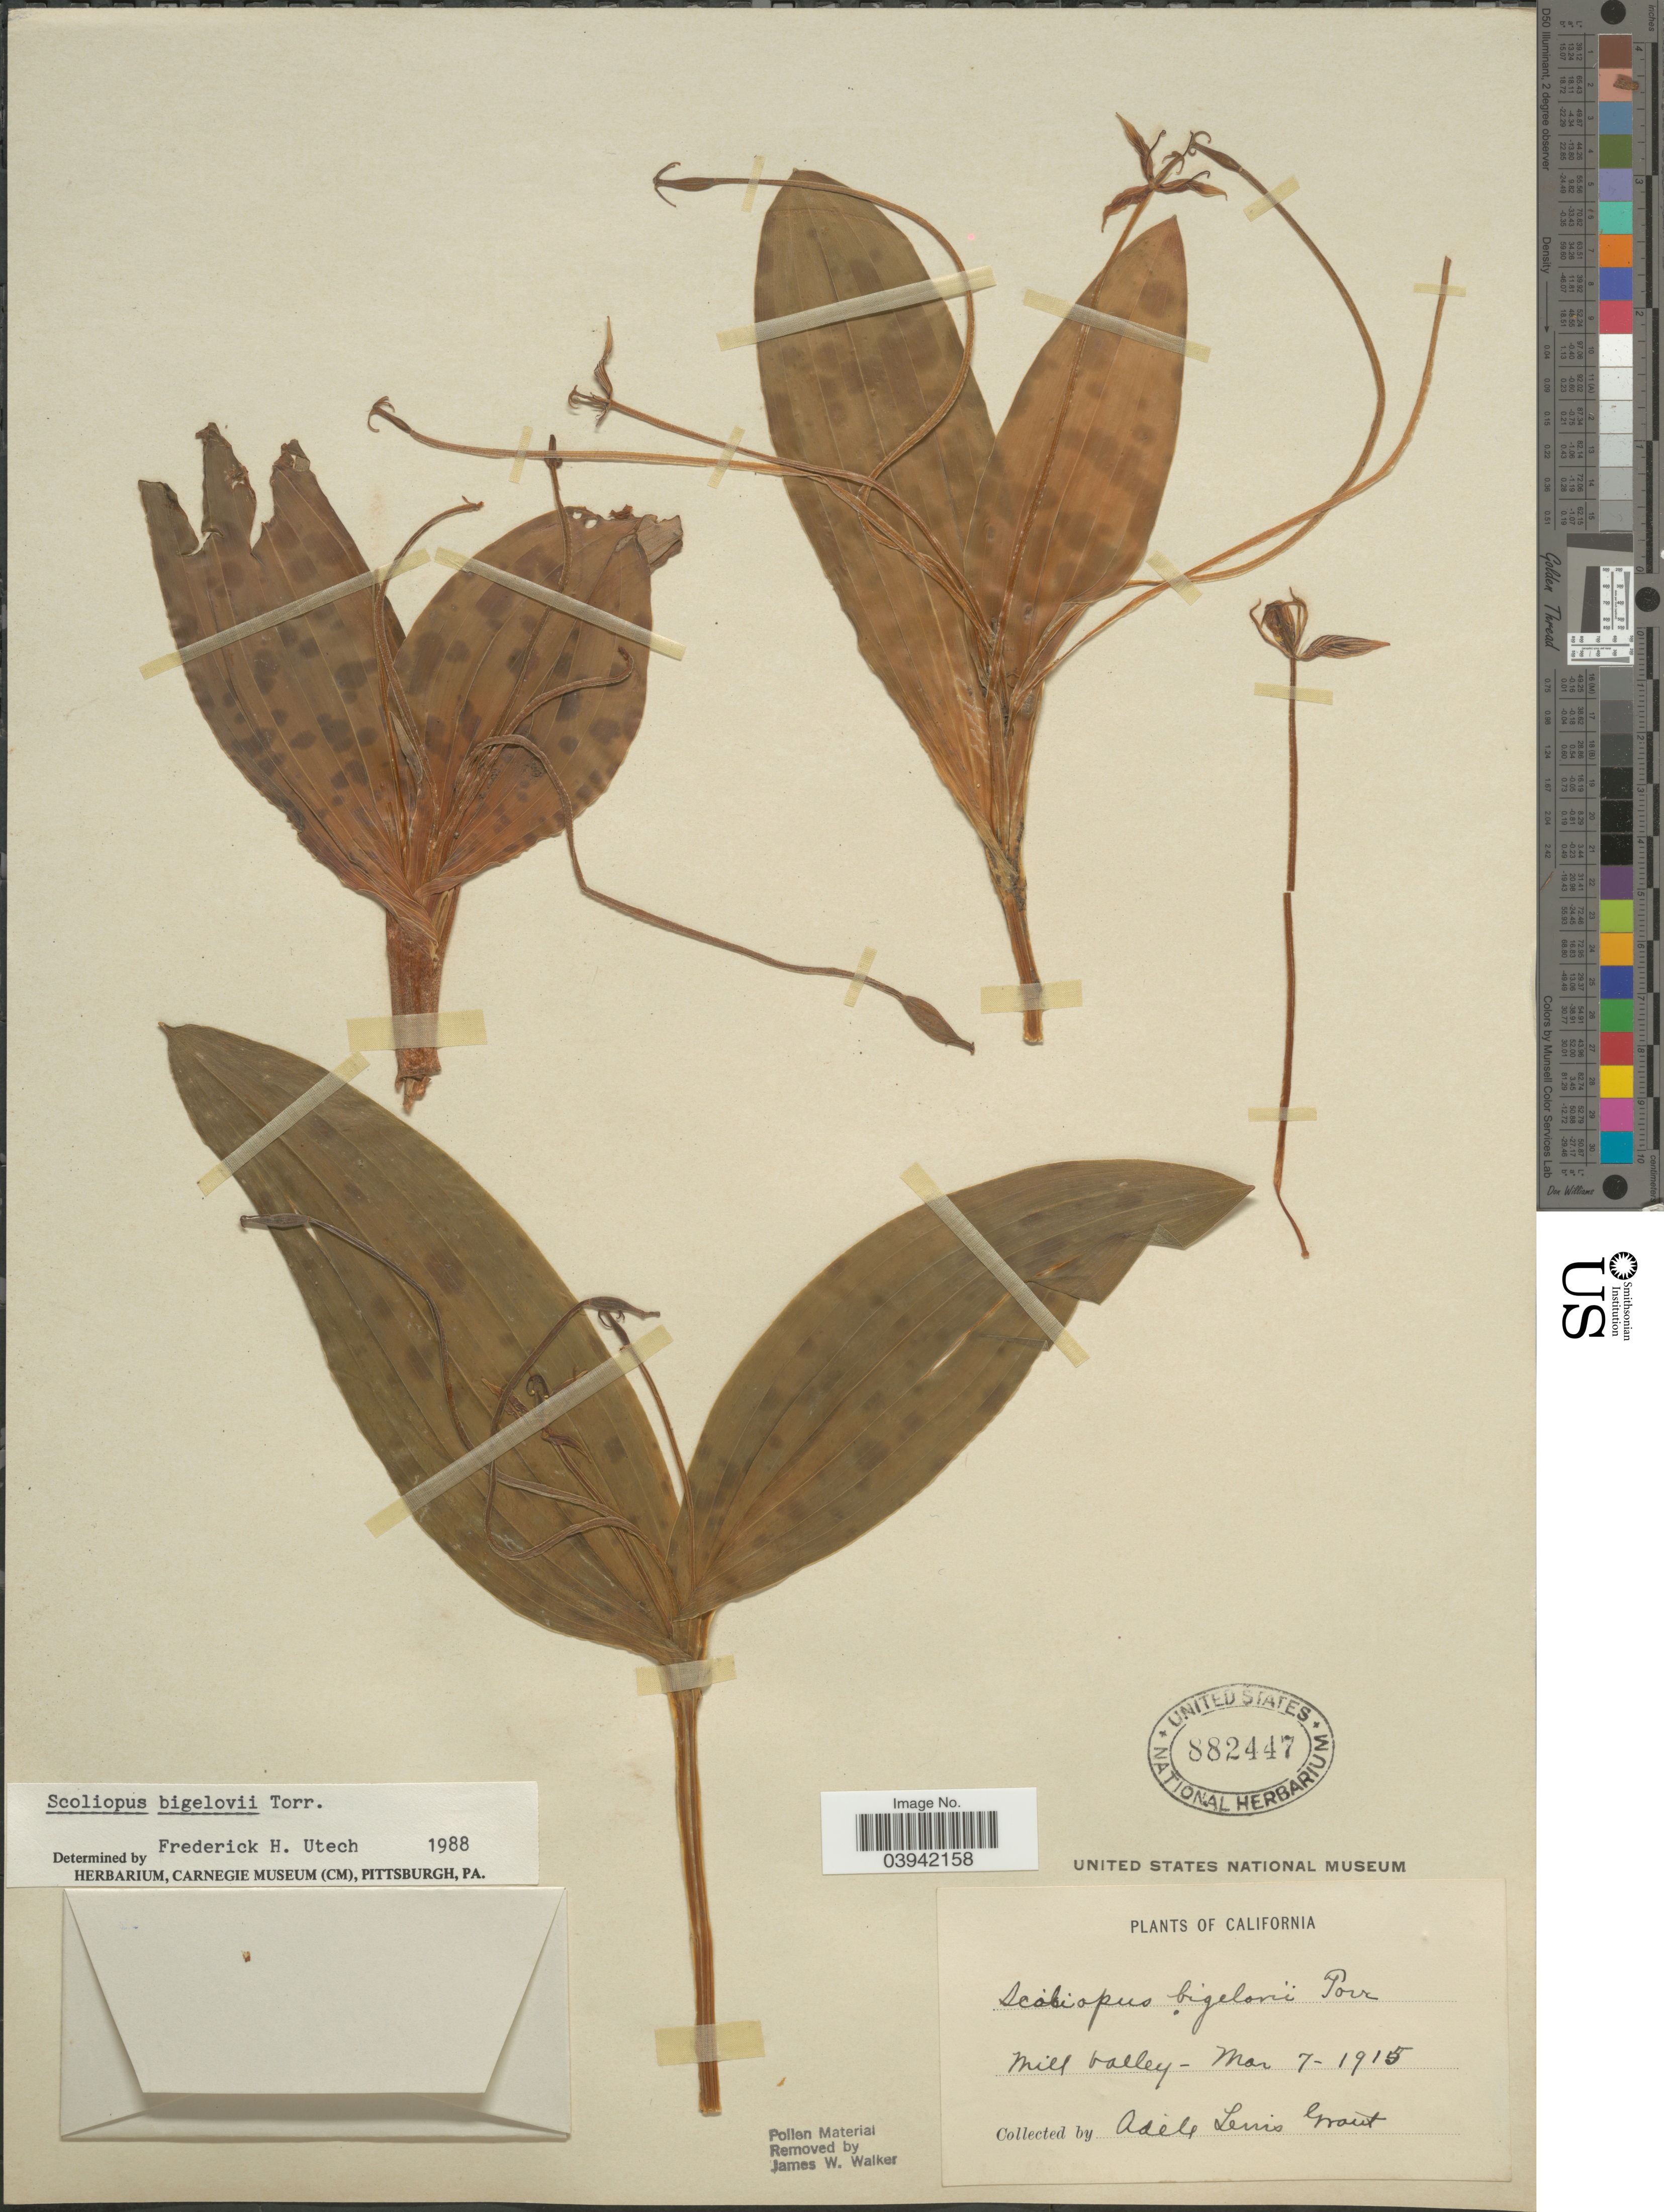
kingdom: Plantae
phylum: Tracheophyta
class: Liliopsida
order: Liliales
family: Liliaceae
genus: Scoliopus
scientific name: Scoliopus bigelovii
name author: Torr.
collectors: A. L. Grant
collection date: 1915-03-07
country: United States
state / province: California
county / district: Marin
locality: Mill Valley.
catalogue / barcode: US 882447